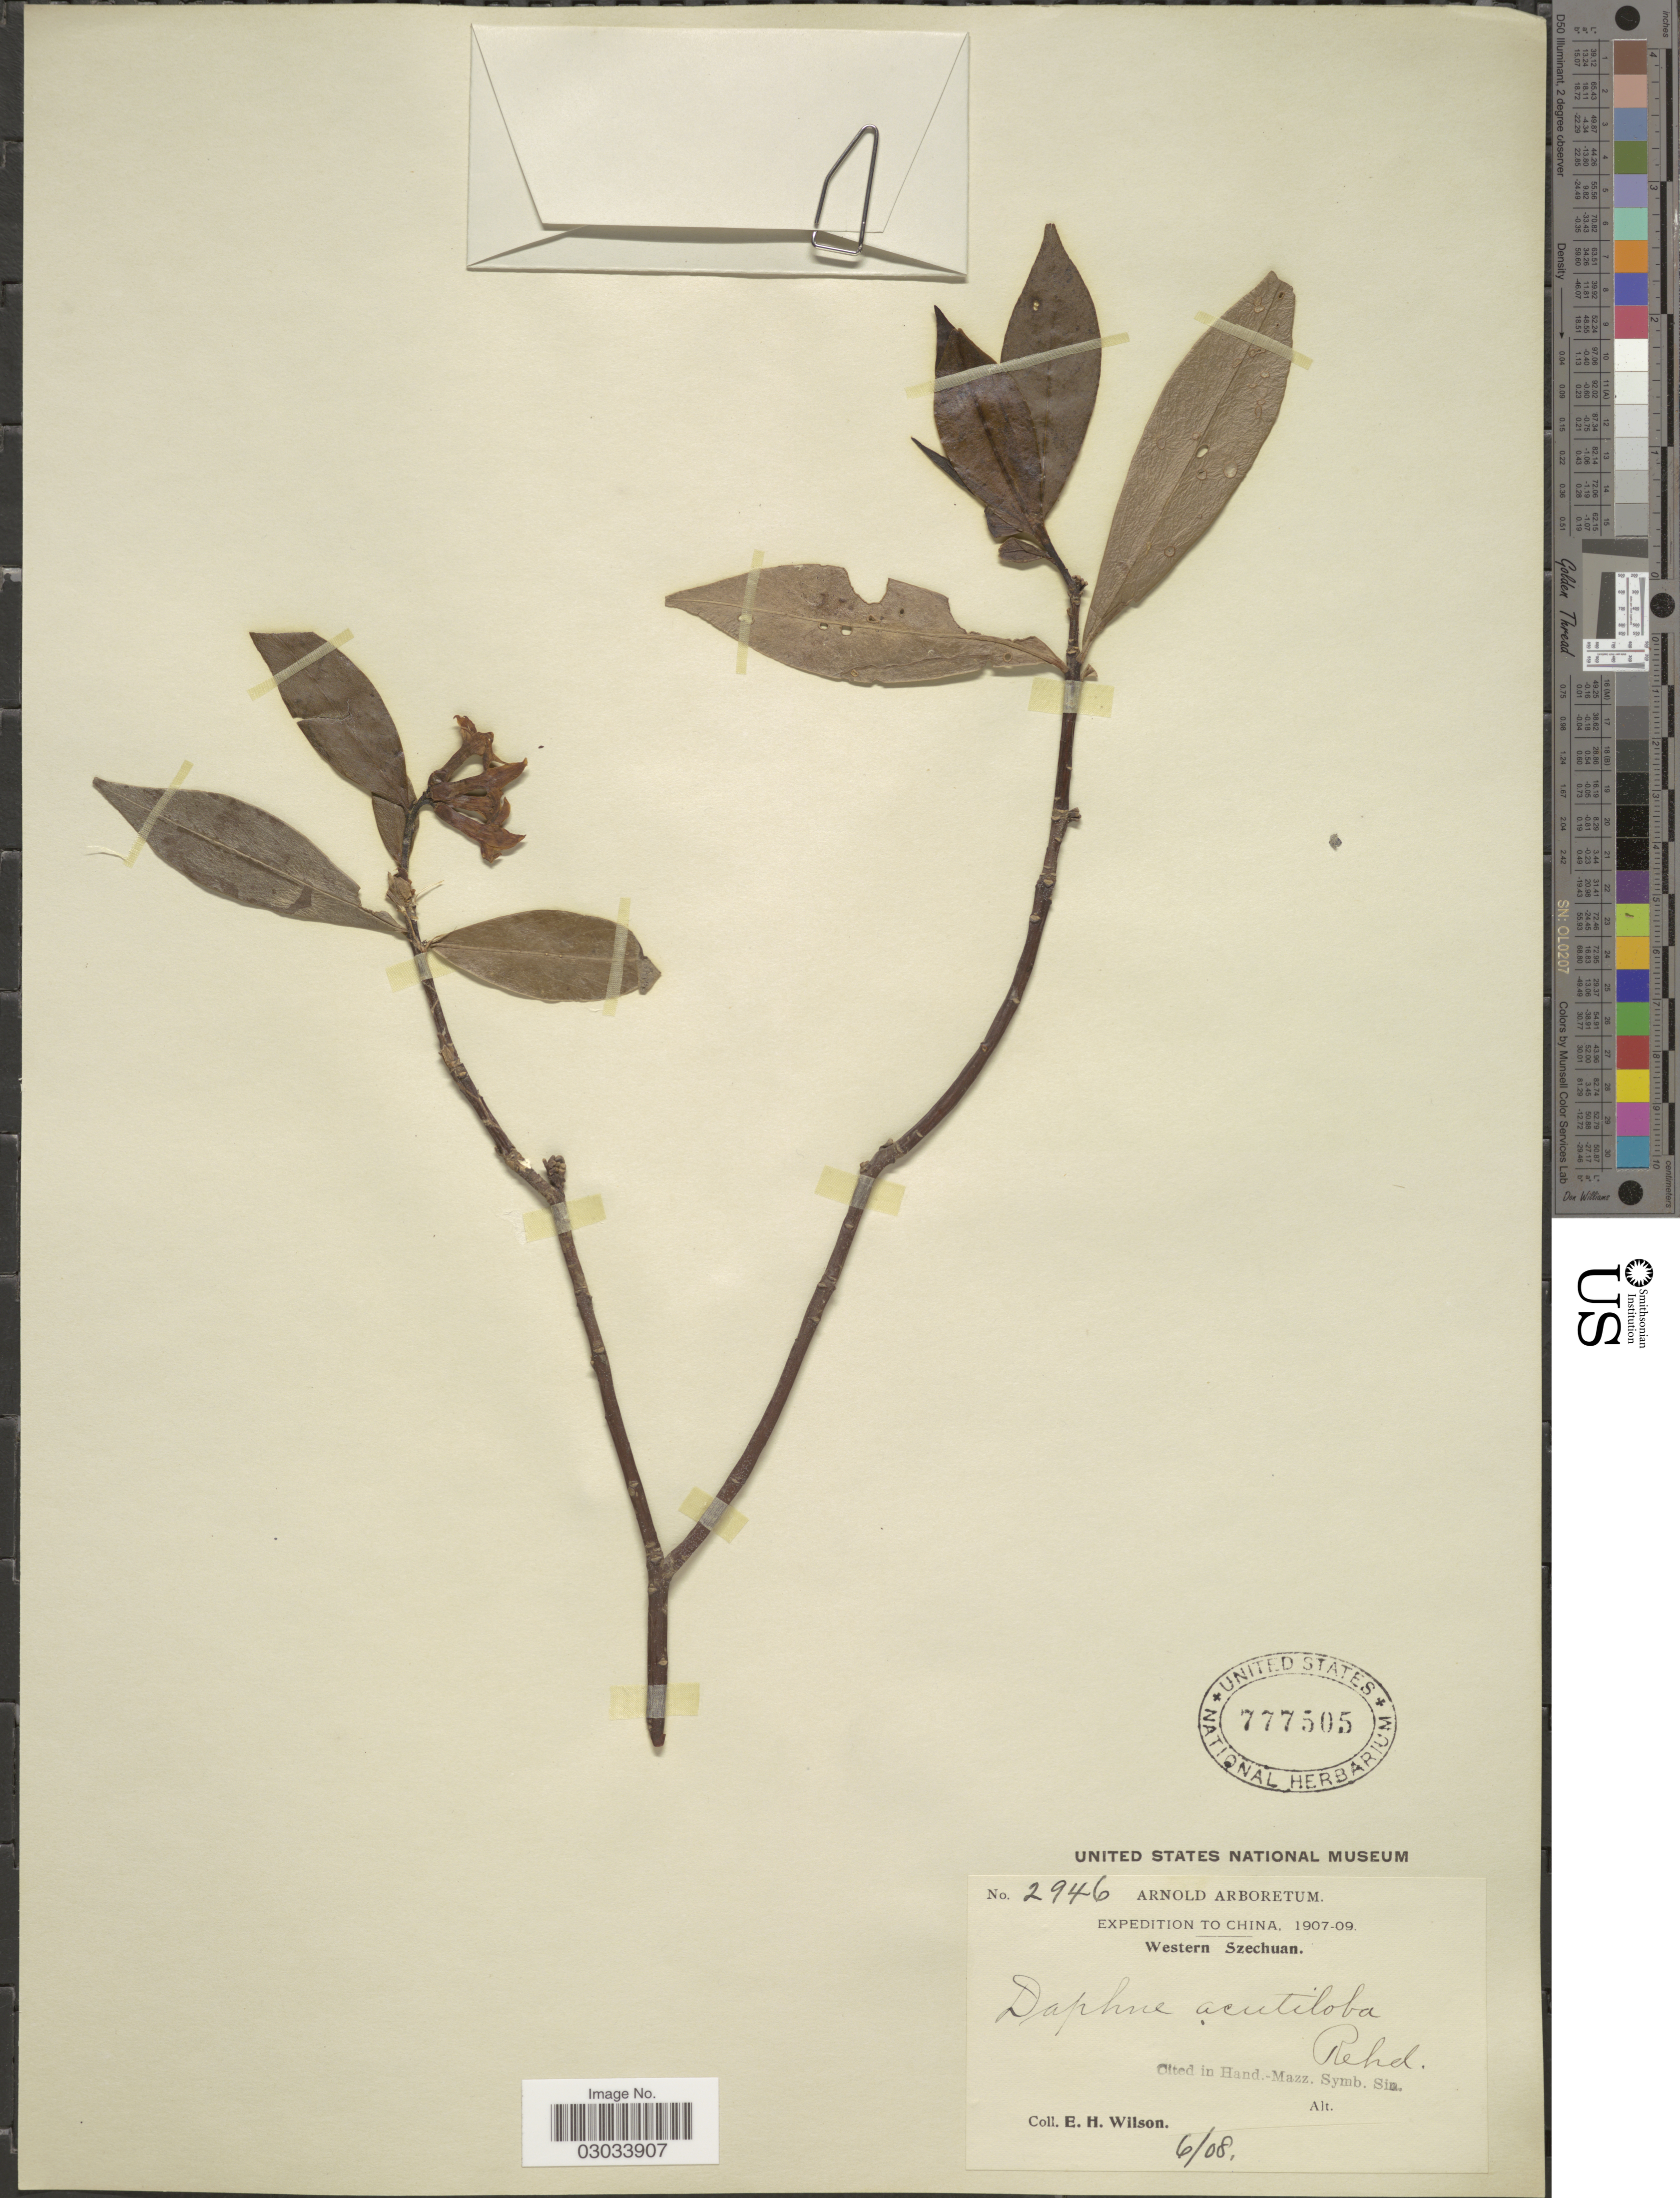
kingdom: Plantae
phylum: Tracheophyta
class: Magnoliopsida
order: Malvales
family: Thymelaeaceae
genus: Daphne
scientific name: Daphne acutiloba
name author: Rehder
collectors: E. Wilson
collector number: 2946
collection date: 1908-06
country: China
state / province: Sichuan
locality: Western Szechuan.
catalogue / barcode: US 777505